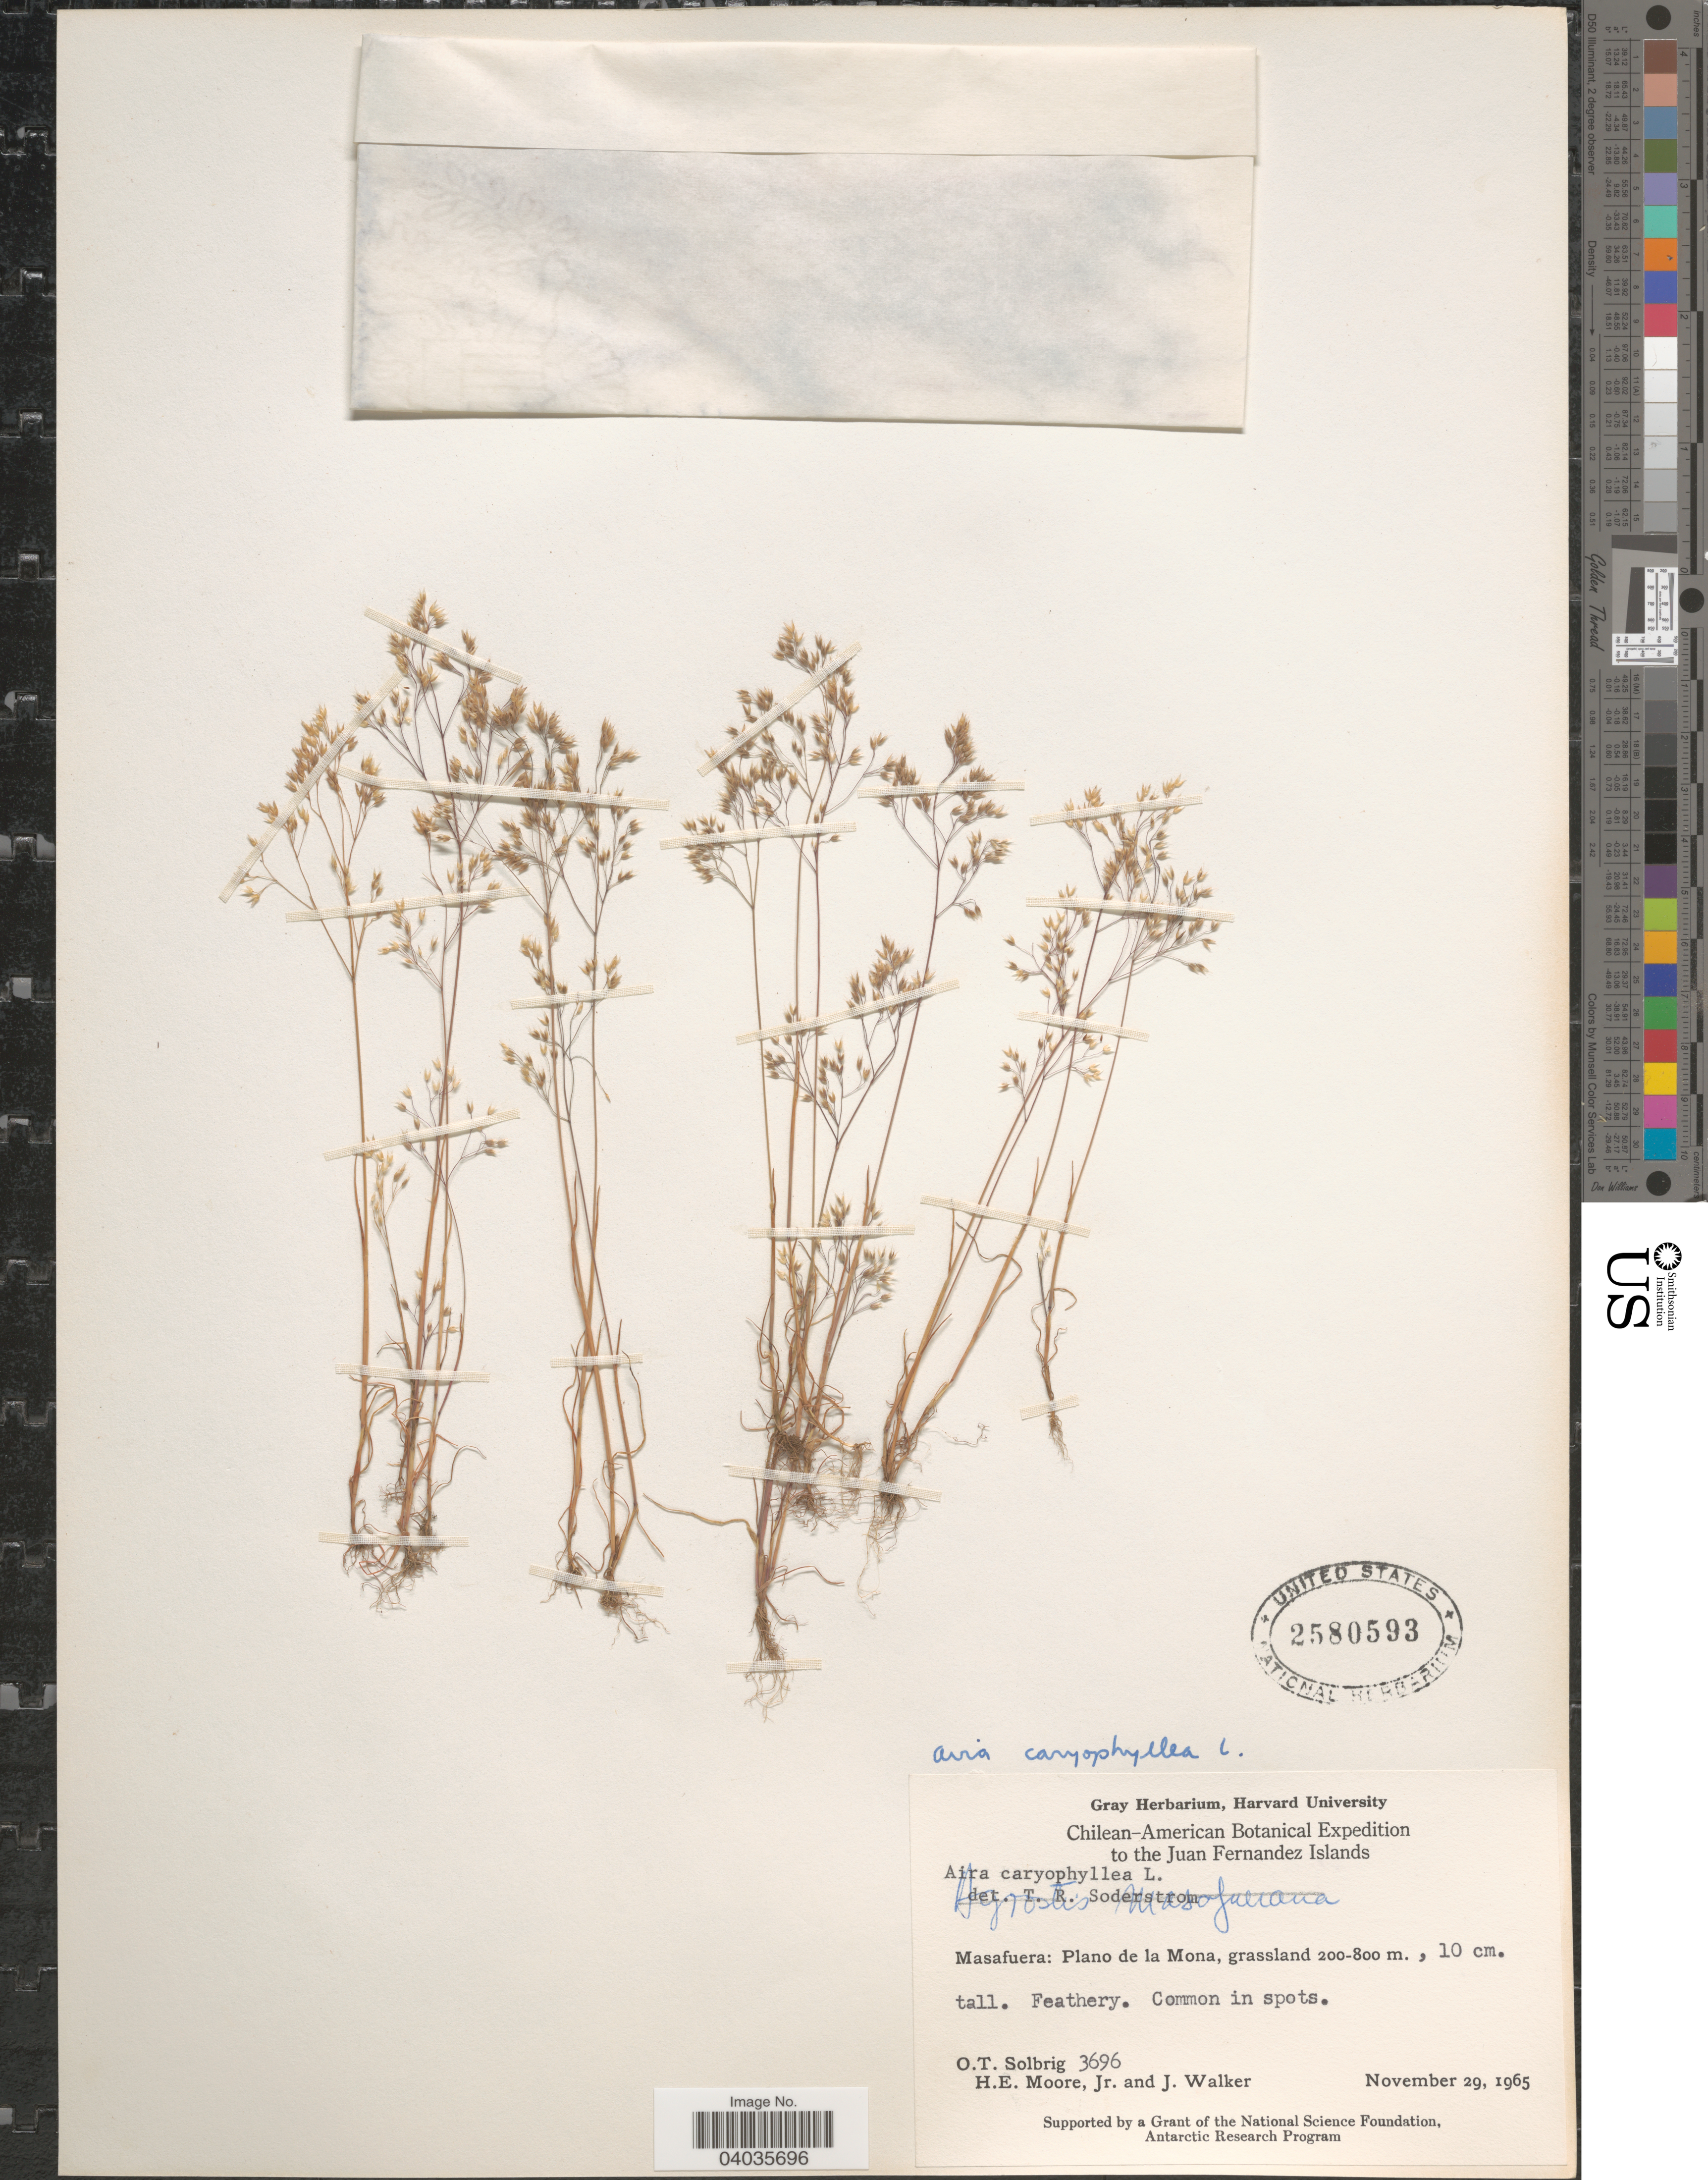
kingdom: Plantae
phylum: Tracheophyta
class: Liliopsida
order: Poales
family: Poaceae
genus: Aira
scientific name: Aira caryophyllea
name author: L.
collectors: O. T. Solbrig, H. Moore & J. Walker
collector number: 3696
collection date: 1965-11-29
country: Chile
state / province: Valparaíso (V)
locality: Juan Fernandez Islands. Masafuera: Plano de la Mona, grassland.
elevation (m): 200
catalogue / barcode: US 2580593